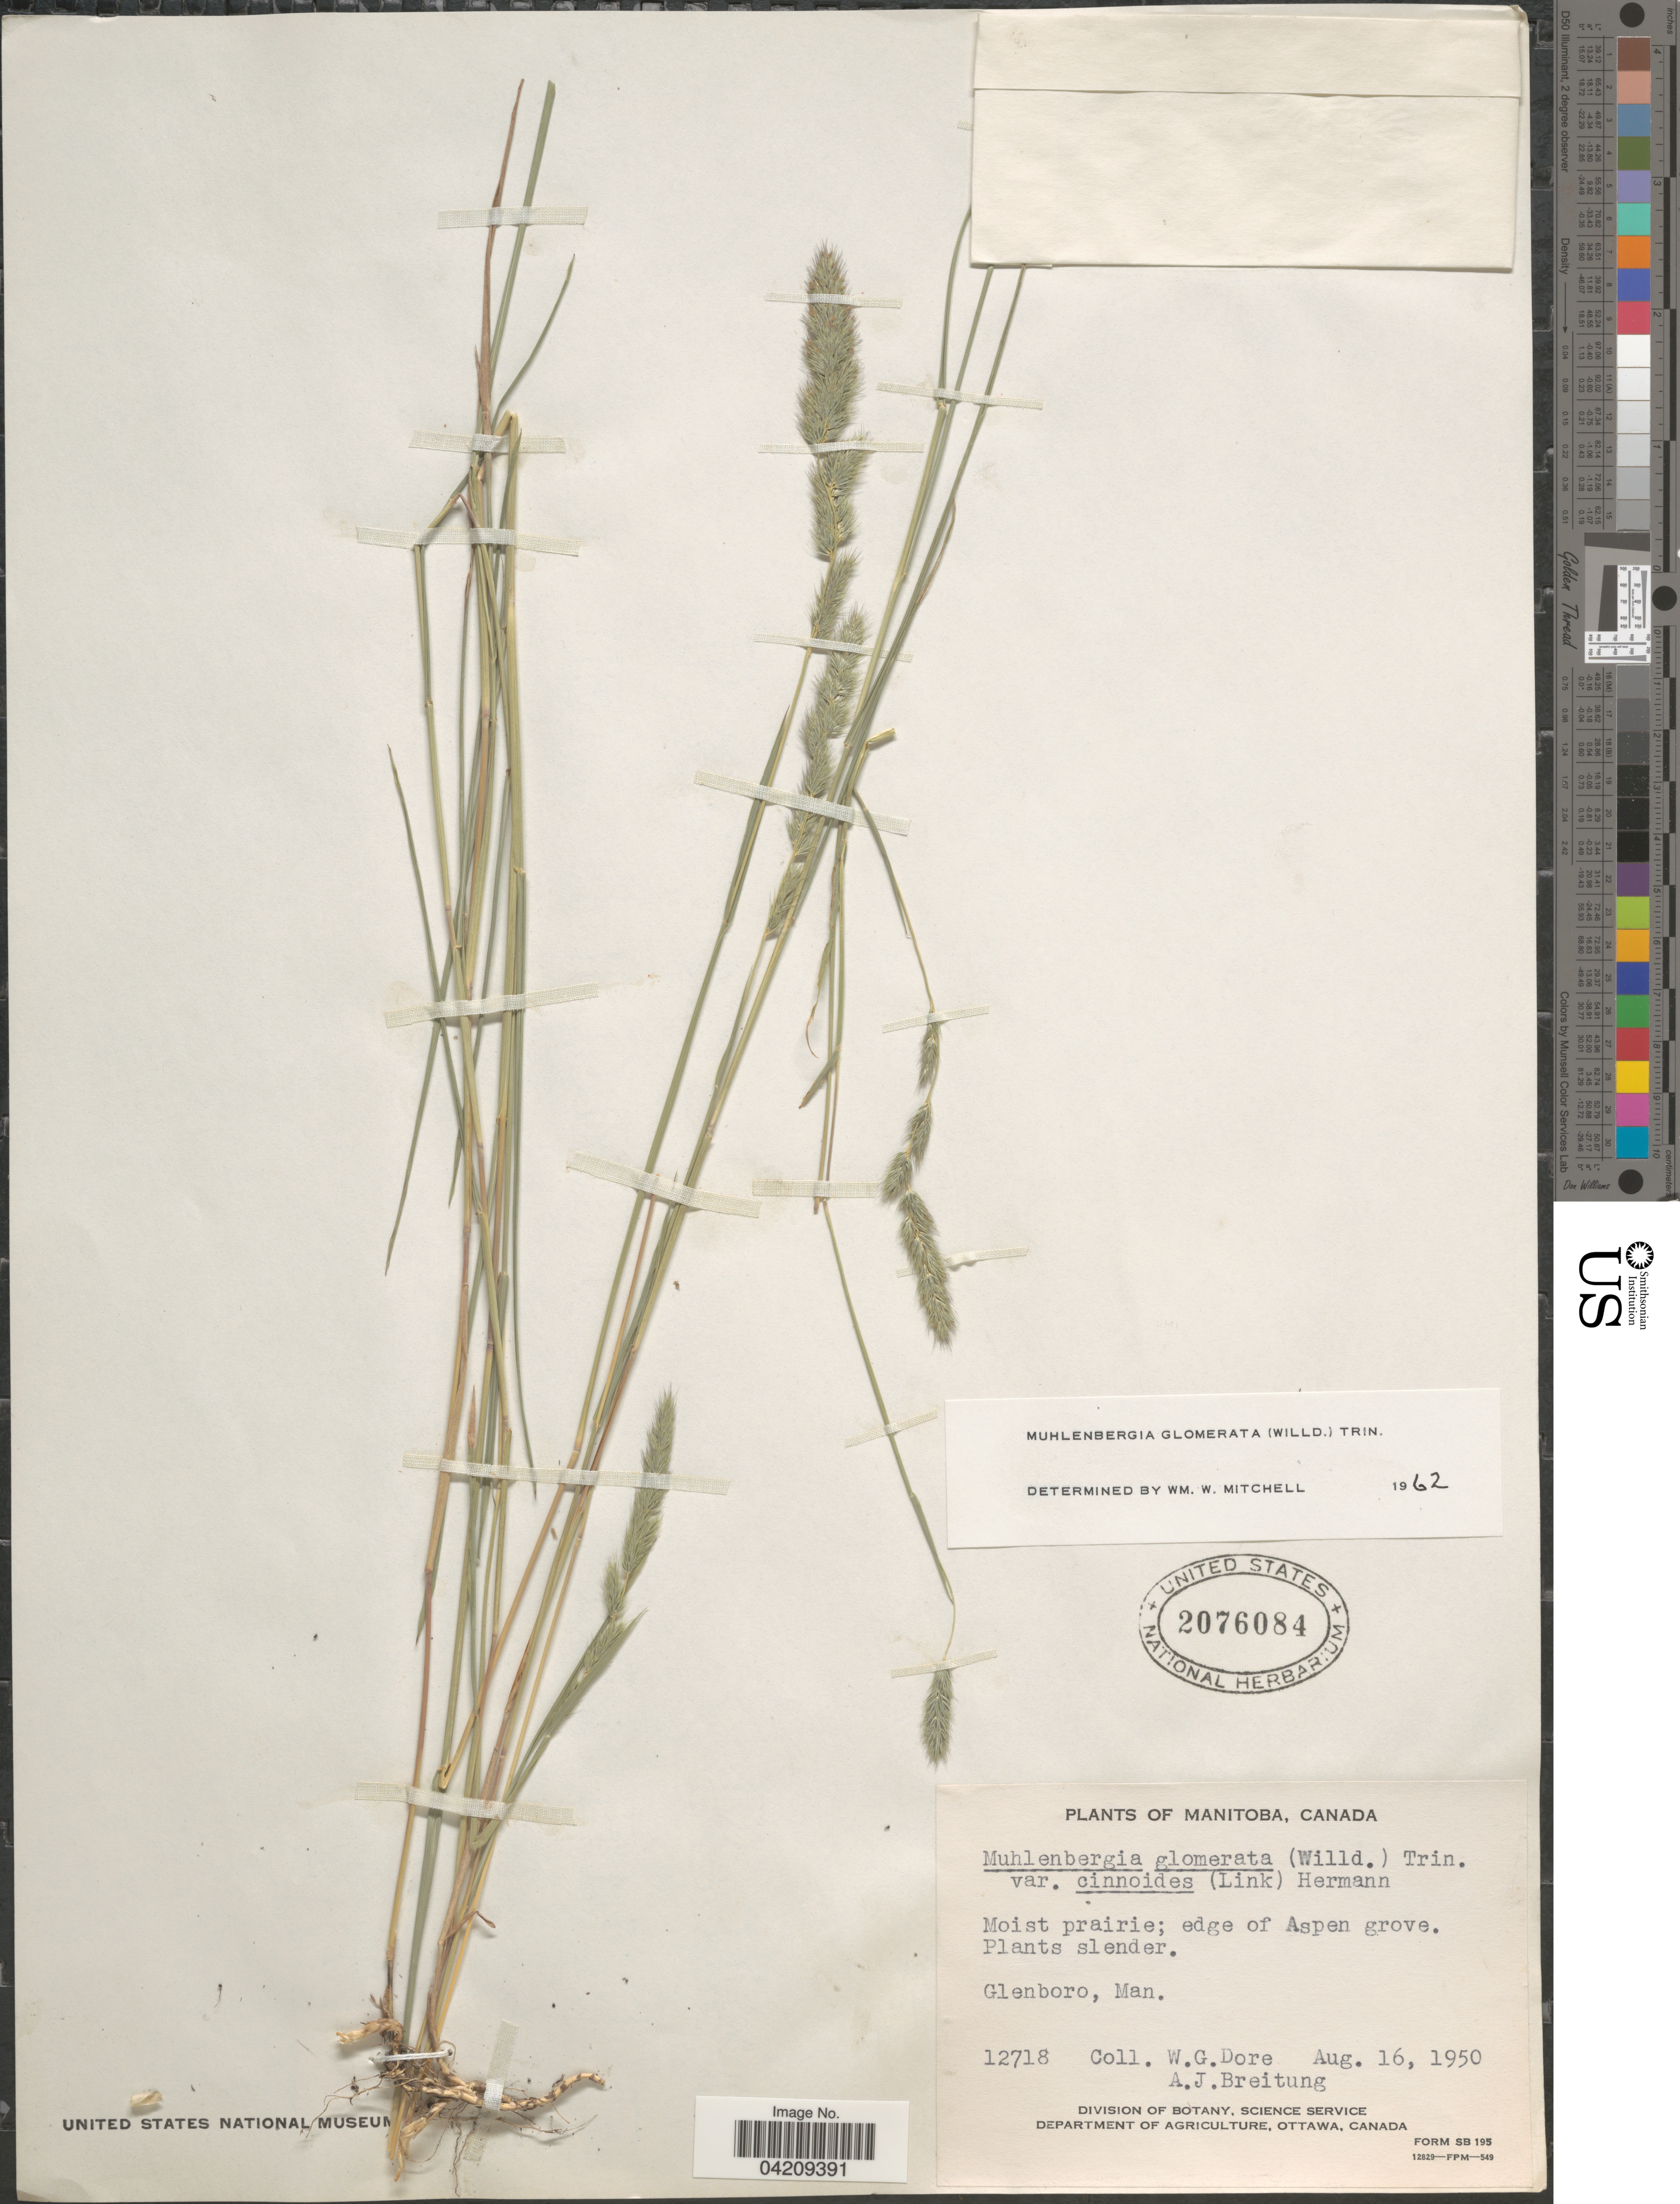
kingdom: Plantae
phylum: Tracheophyta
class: Liliopsida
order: Poales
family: Poaceae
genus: Muhlenbergia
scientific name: Muhlenbergia glomerata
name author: (Willd.) Trin.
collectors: W. Dore & A. Breitung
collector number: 12718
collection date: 1950-08-16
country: Canada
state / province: Manitoba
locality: Edge of Aspen grove. Glenboro.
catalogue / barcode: US 2076084